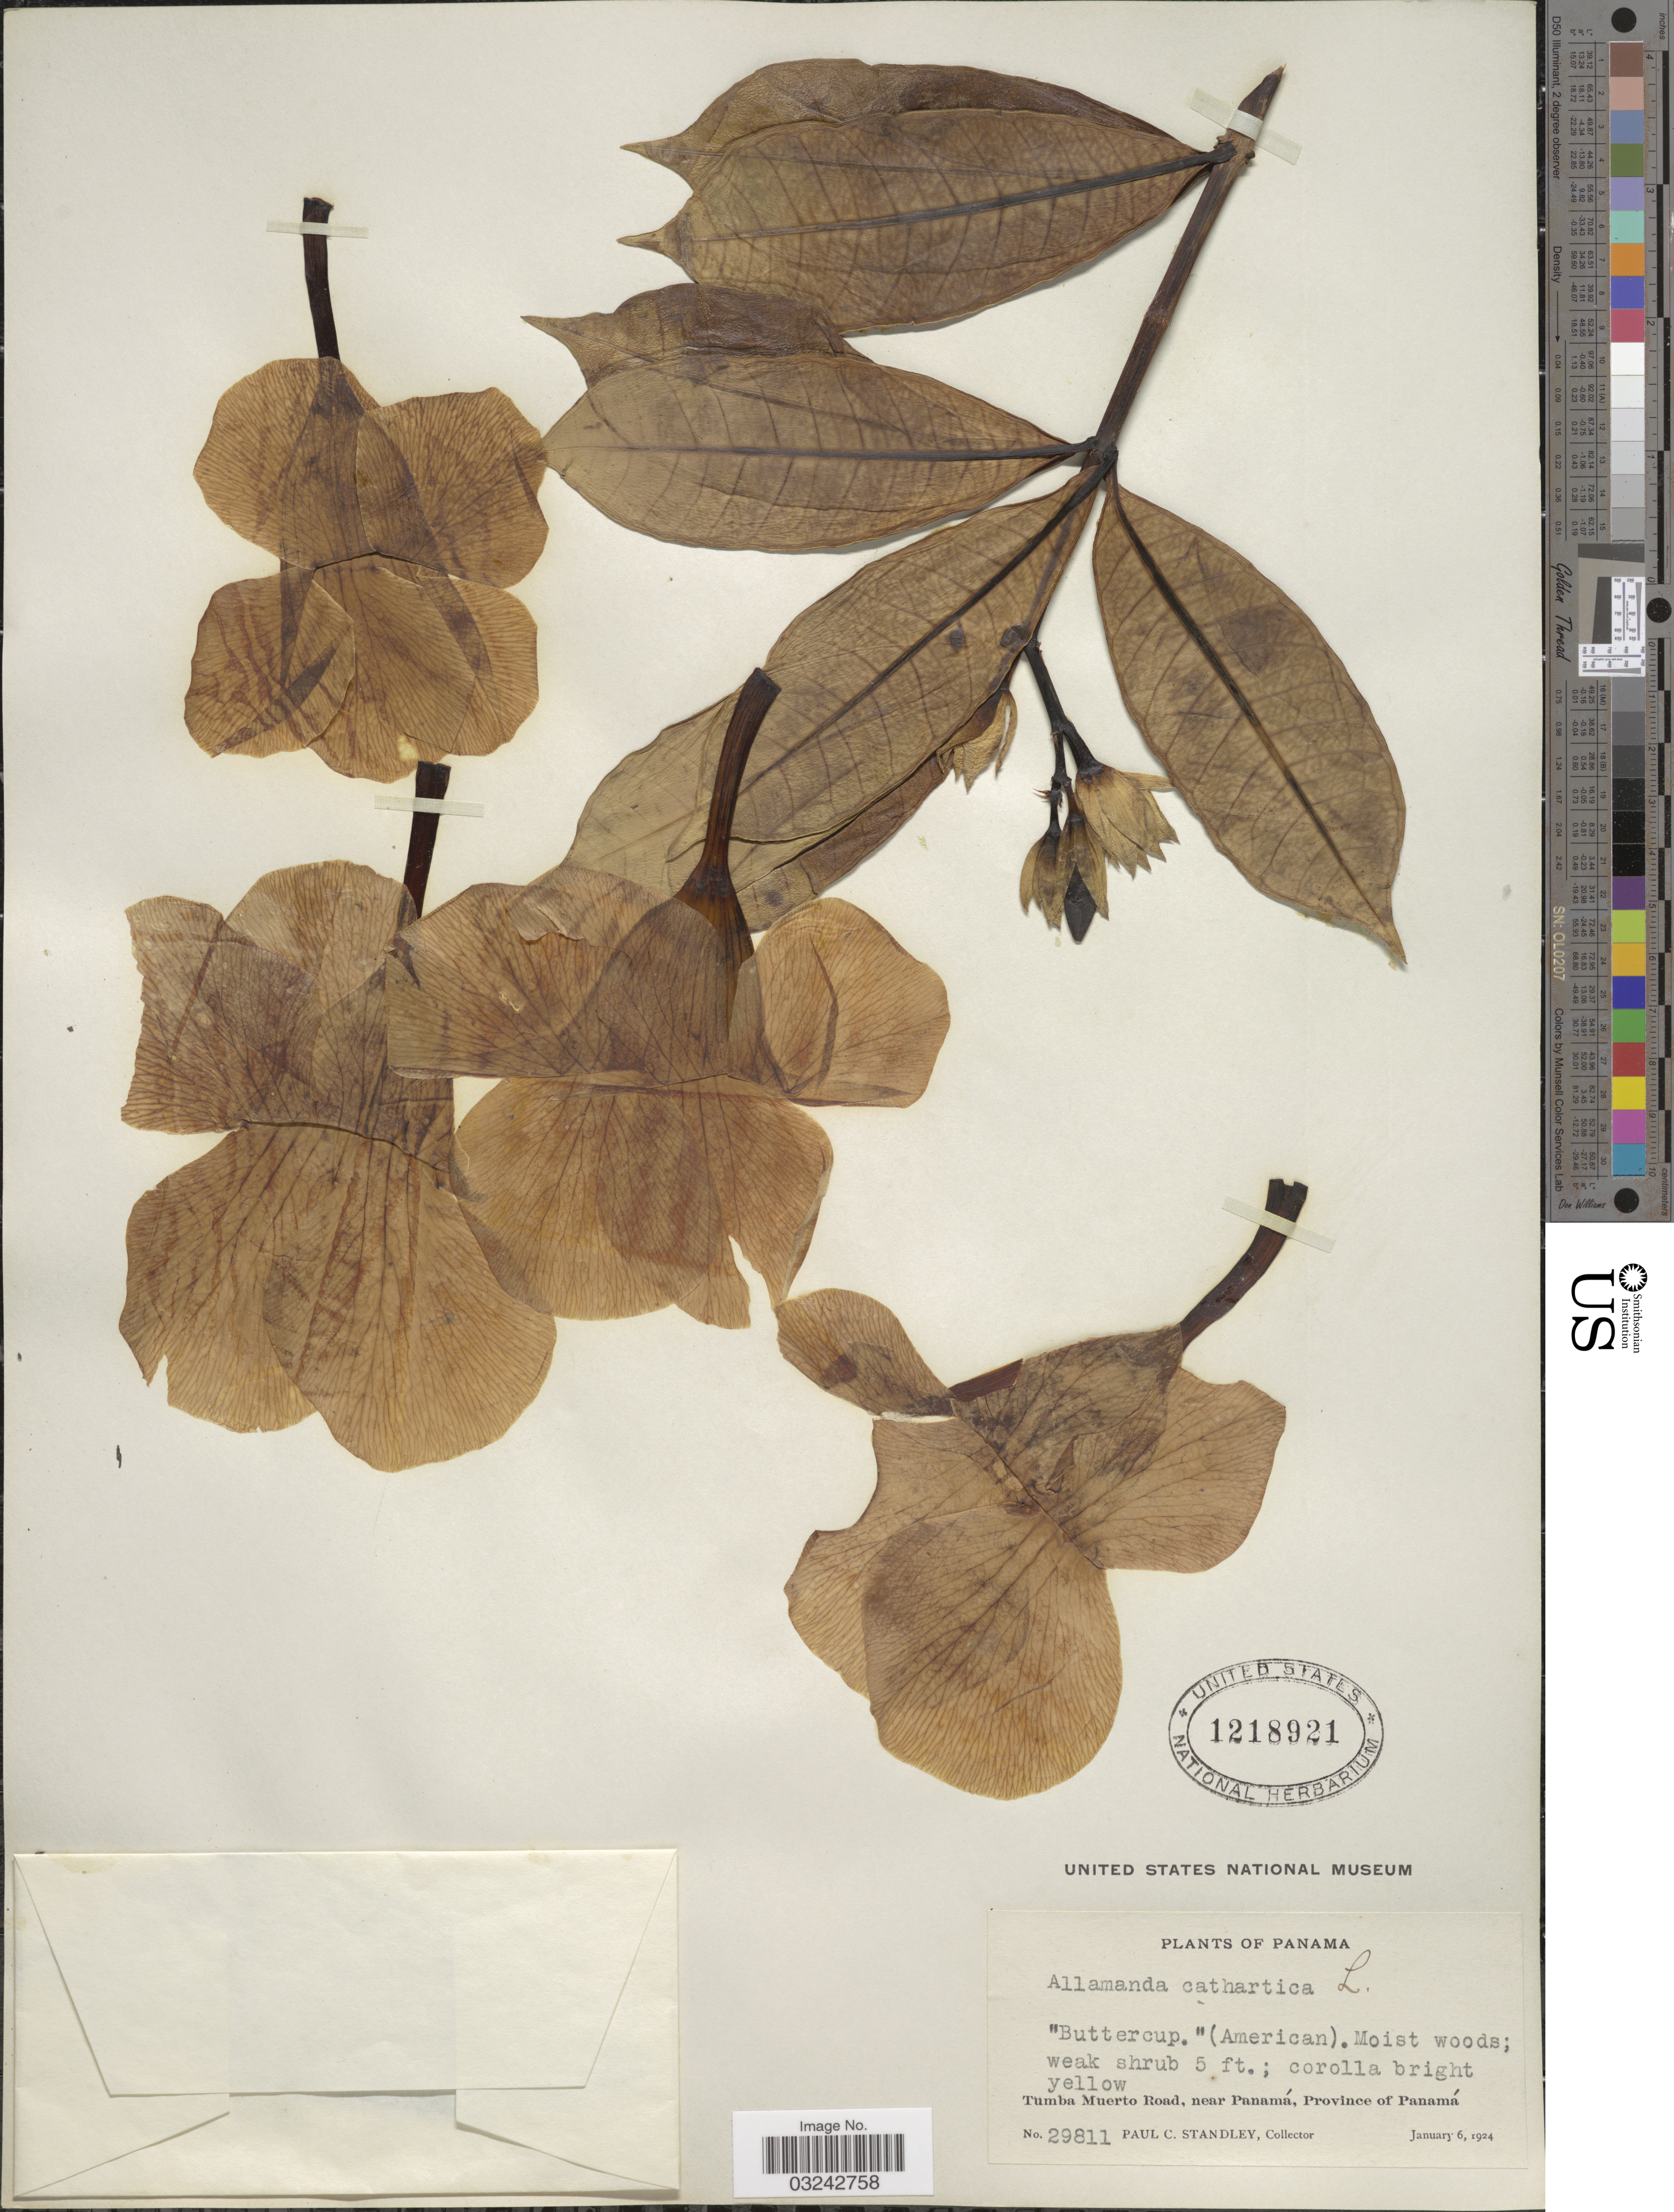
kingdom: Plantae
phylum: Tracheophyta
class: Magnoliopsida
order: Gentianales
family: Apocynaceae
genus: Allamanda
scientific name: Allamanda cathartica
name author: L.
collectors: P. C. Standley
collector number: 29811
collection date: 1924-01-06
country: Panama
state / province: Panamá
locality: Tumba Muerto Road, near Panamá.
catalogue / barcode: US 1218921